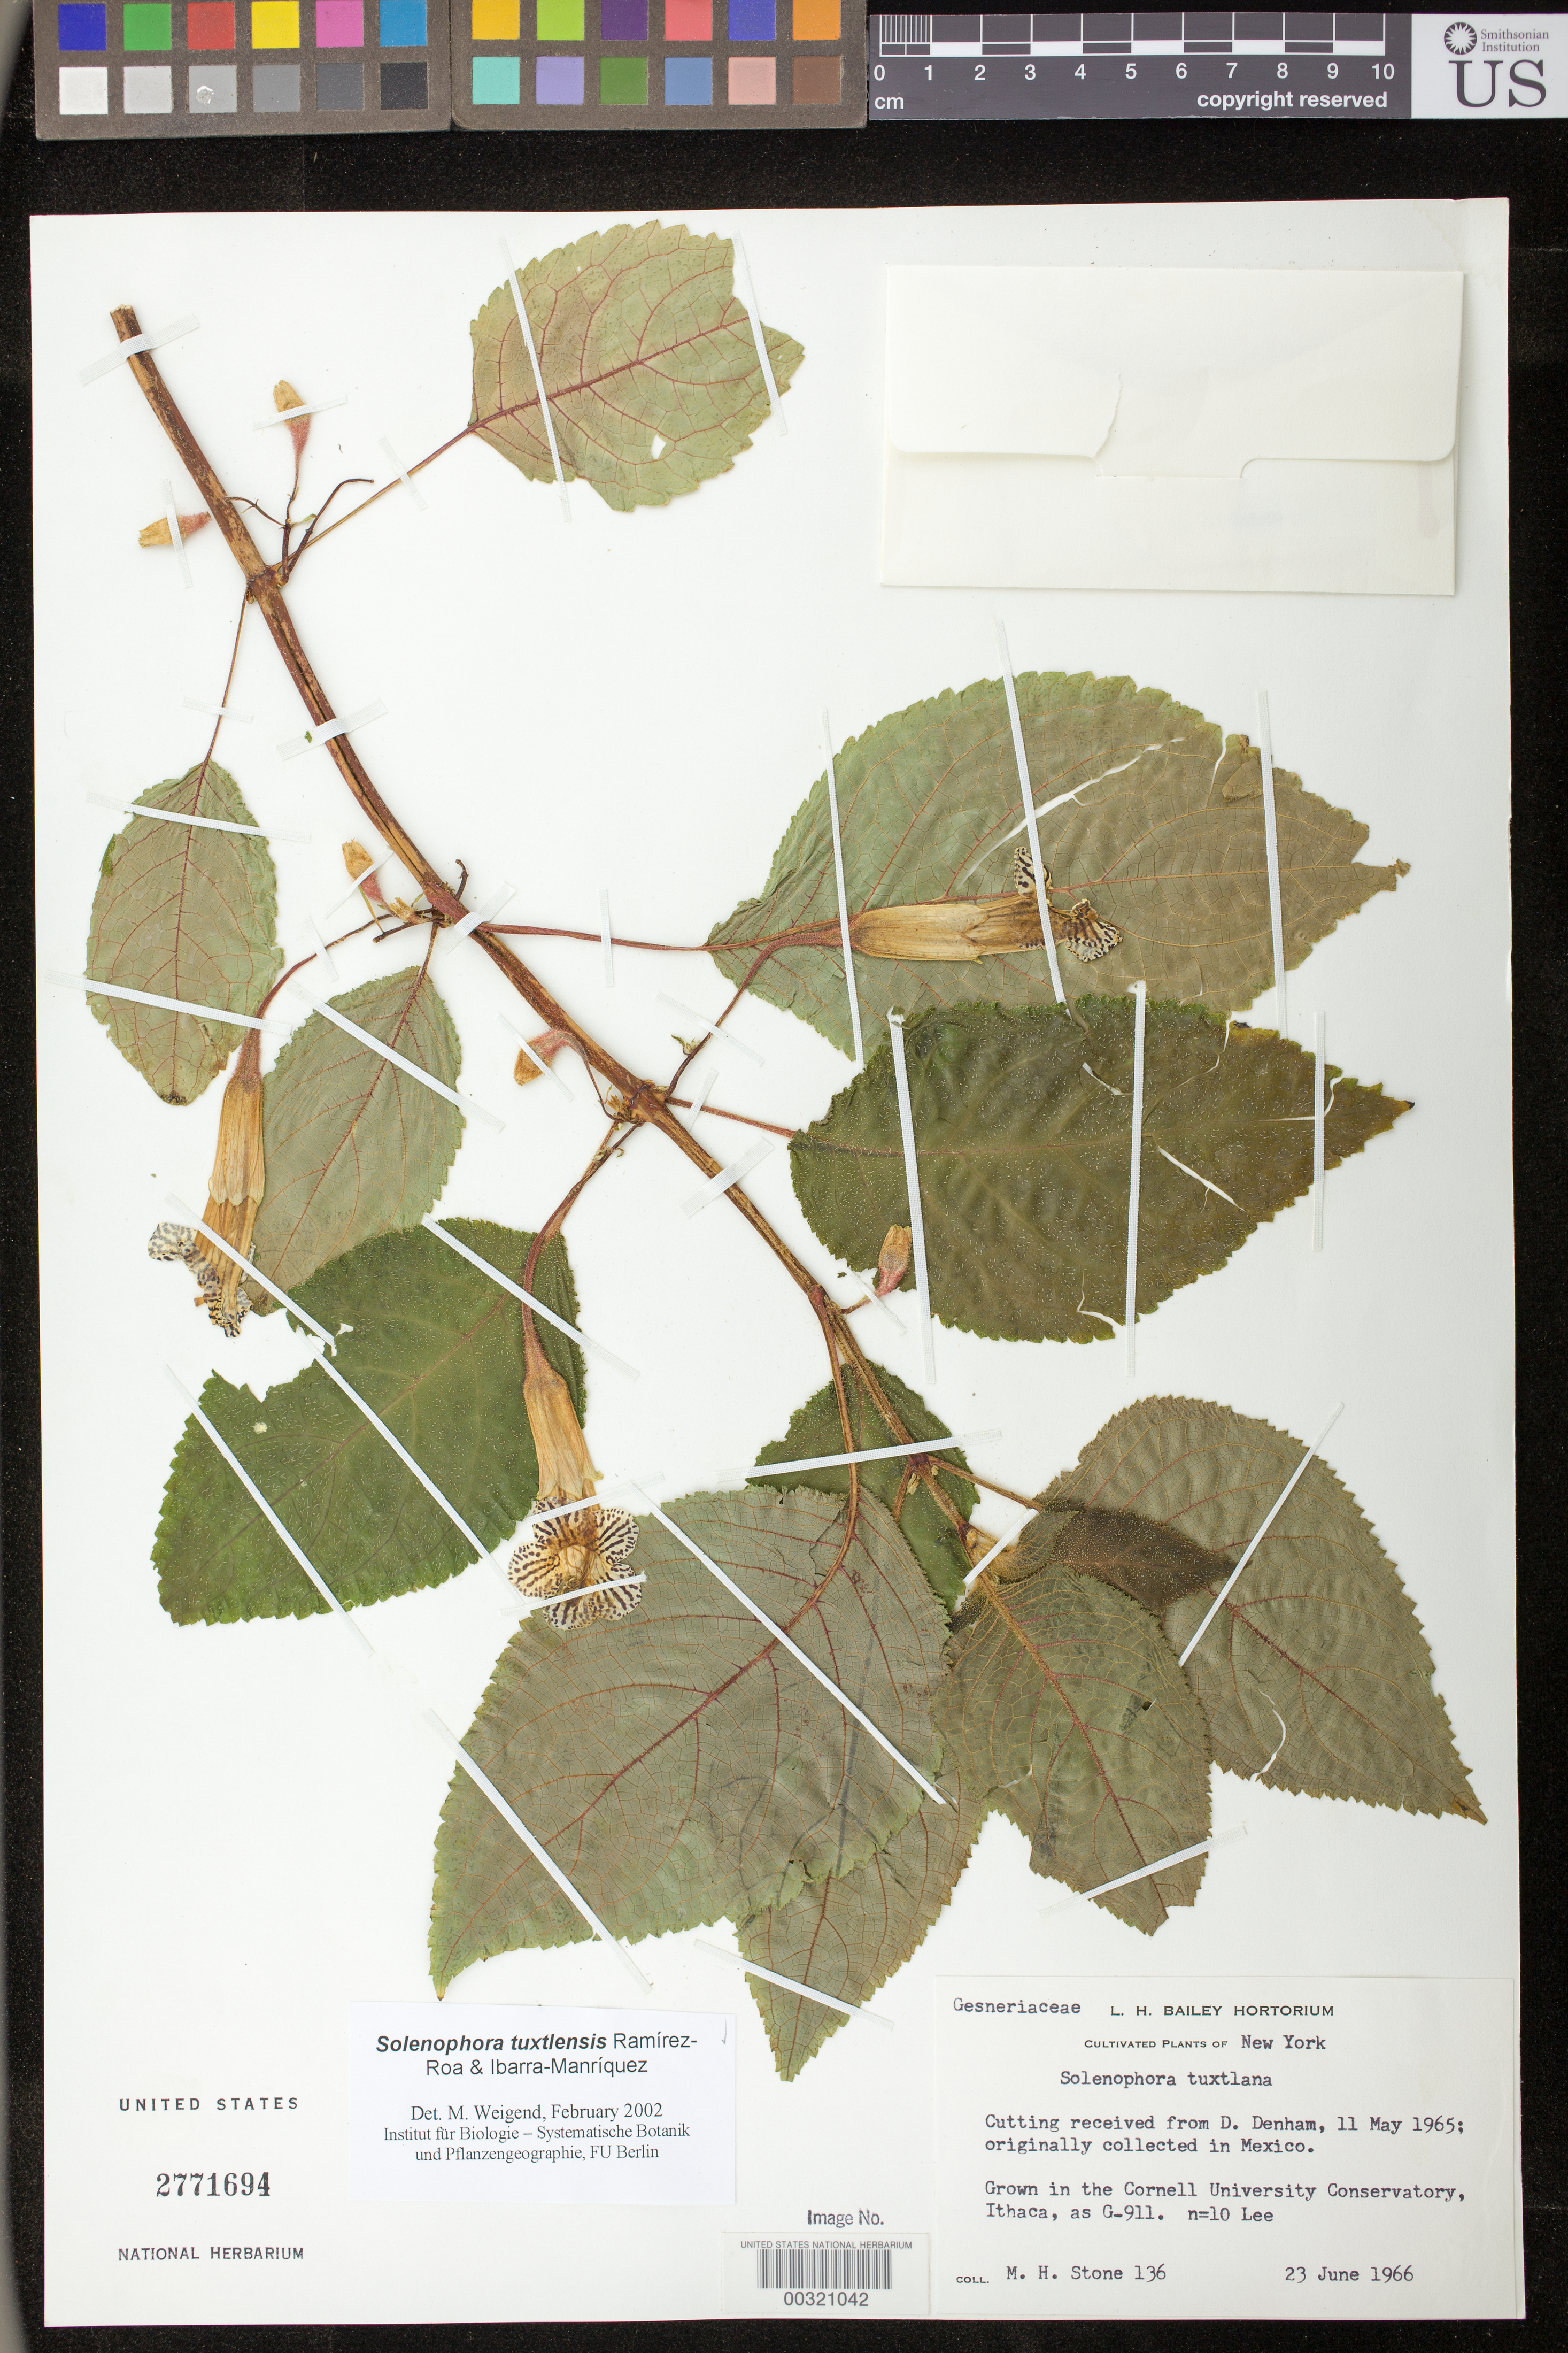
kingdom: Plantae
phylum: Tracheophyta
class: Magnoliopsida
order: Lamiales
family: Gesneriaceae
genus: Solenophora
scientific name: Solenophora tuxtlensis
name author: Ram.-Roa & Ibarra-Manr.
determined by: Weigend, M.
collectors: M. Stone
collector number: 136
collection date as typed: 23 Jun 1966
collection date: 1966-06-23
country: Mexico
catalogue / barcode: US 2771694